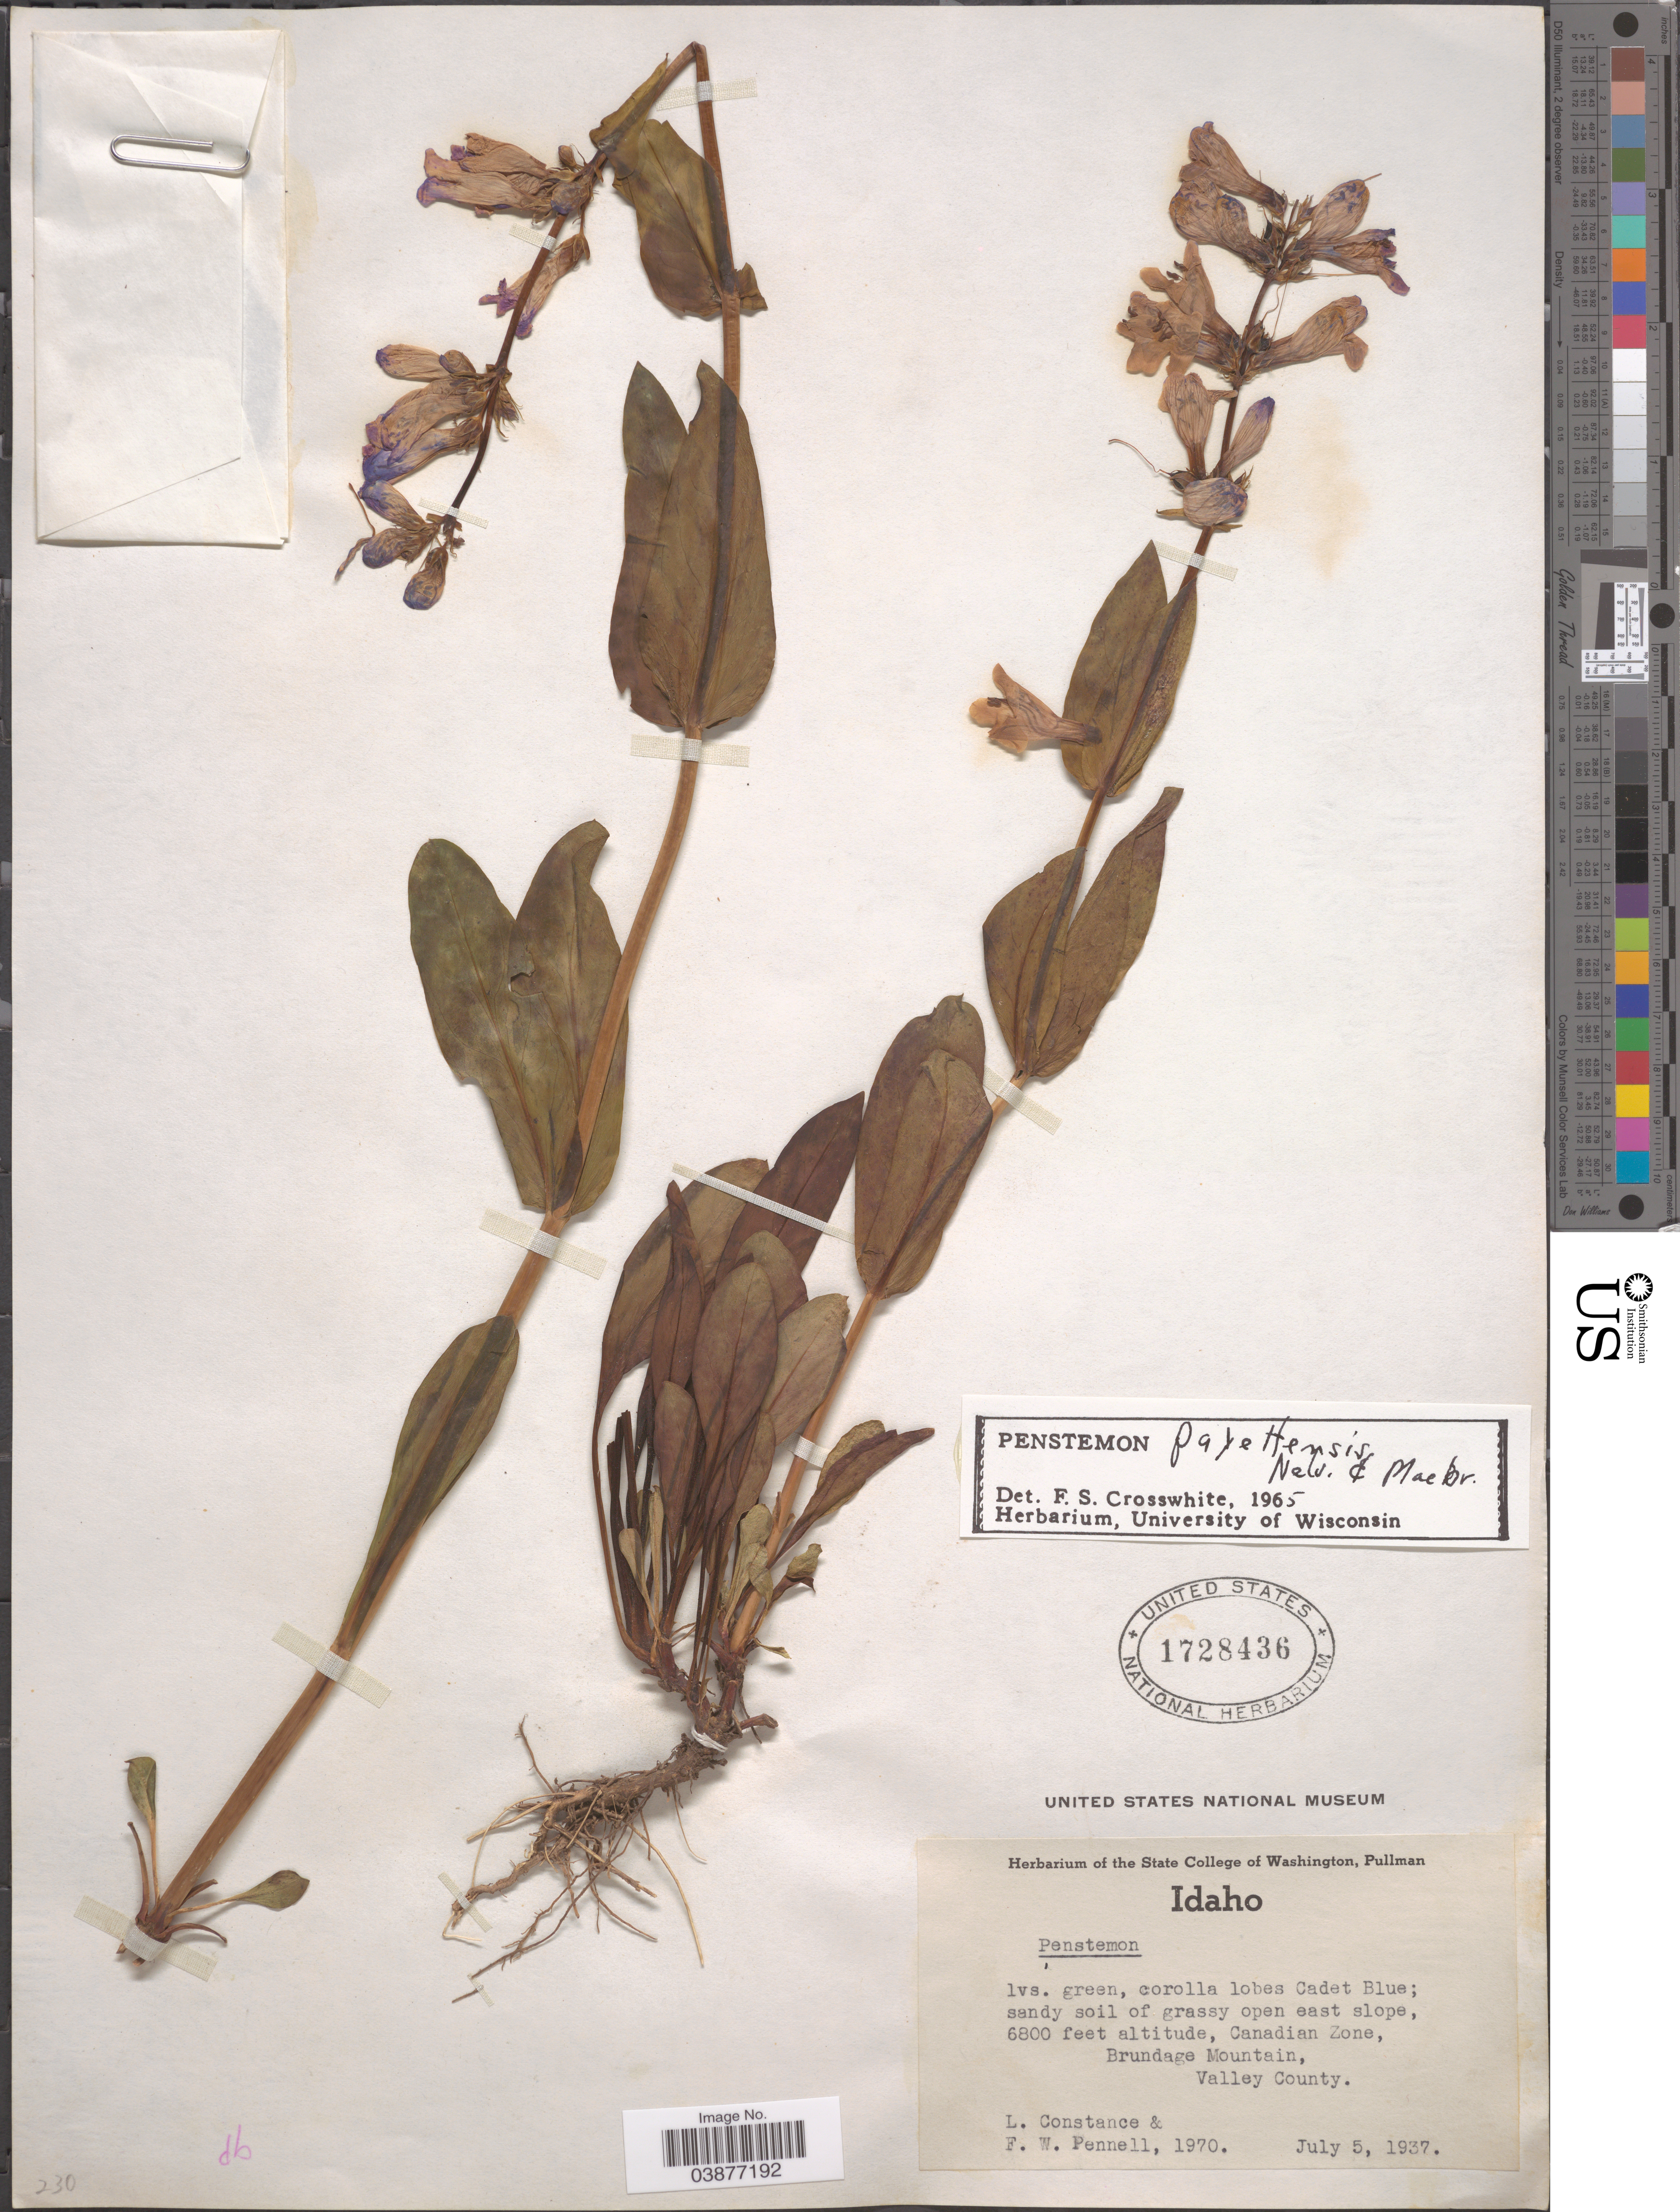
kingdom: Plantae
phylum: Tracheophyta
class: Magnoliopsida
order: Lamiales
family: Plantaginaceae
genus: Penstemon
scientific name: Penstemon payettensis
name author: J.F. Macbr. & A. Nelson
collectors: L. Constance & F. W. Pennell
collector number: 1970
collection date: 1937-07-05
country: United States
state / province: Idaho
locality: Grassy open east slope, Canadian Zone, Brundage Mountain, Valley County.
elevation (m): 2073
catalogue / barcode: US 1728436